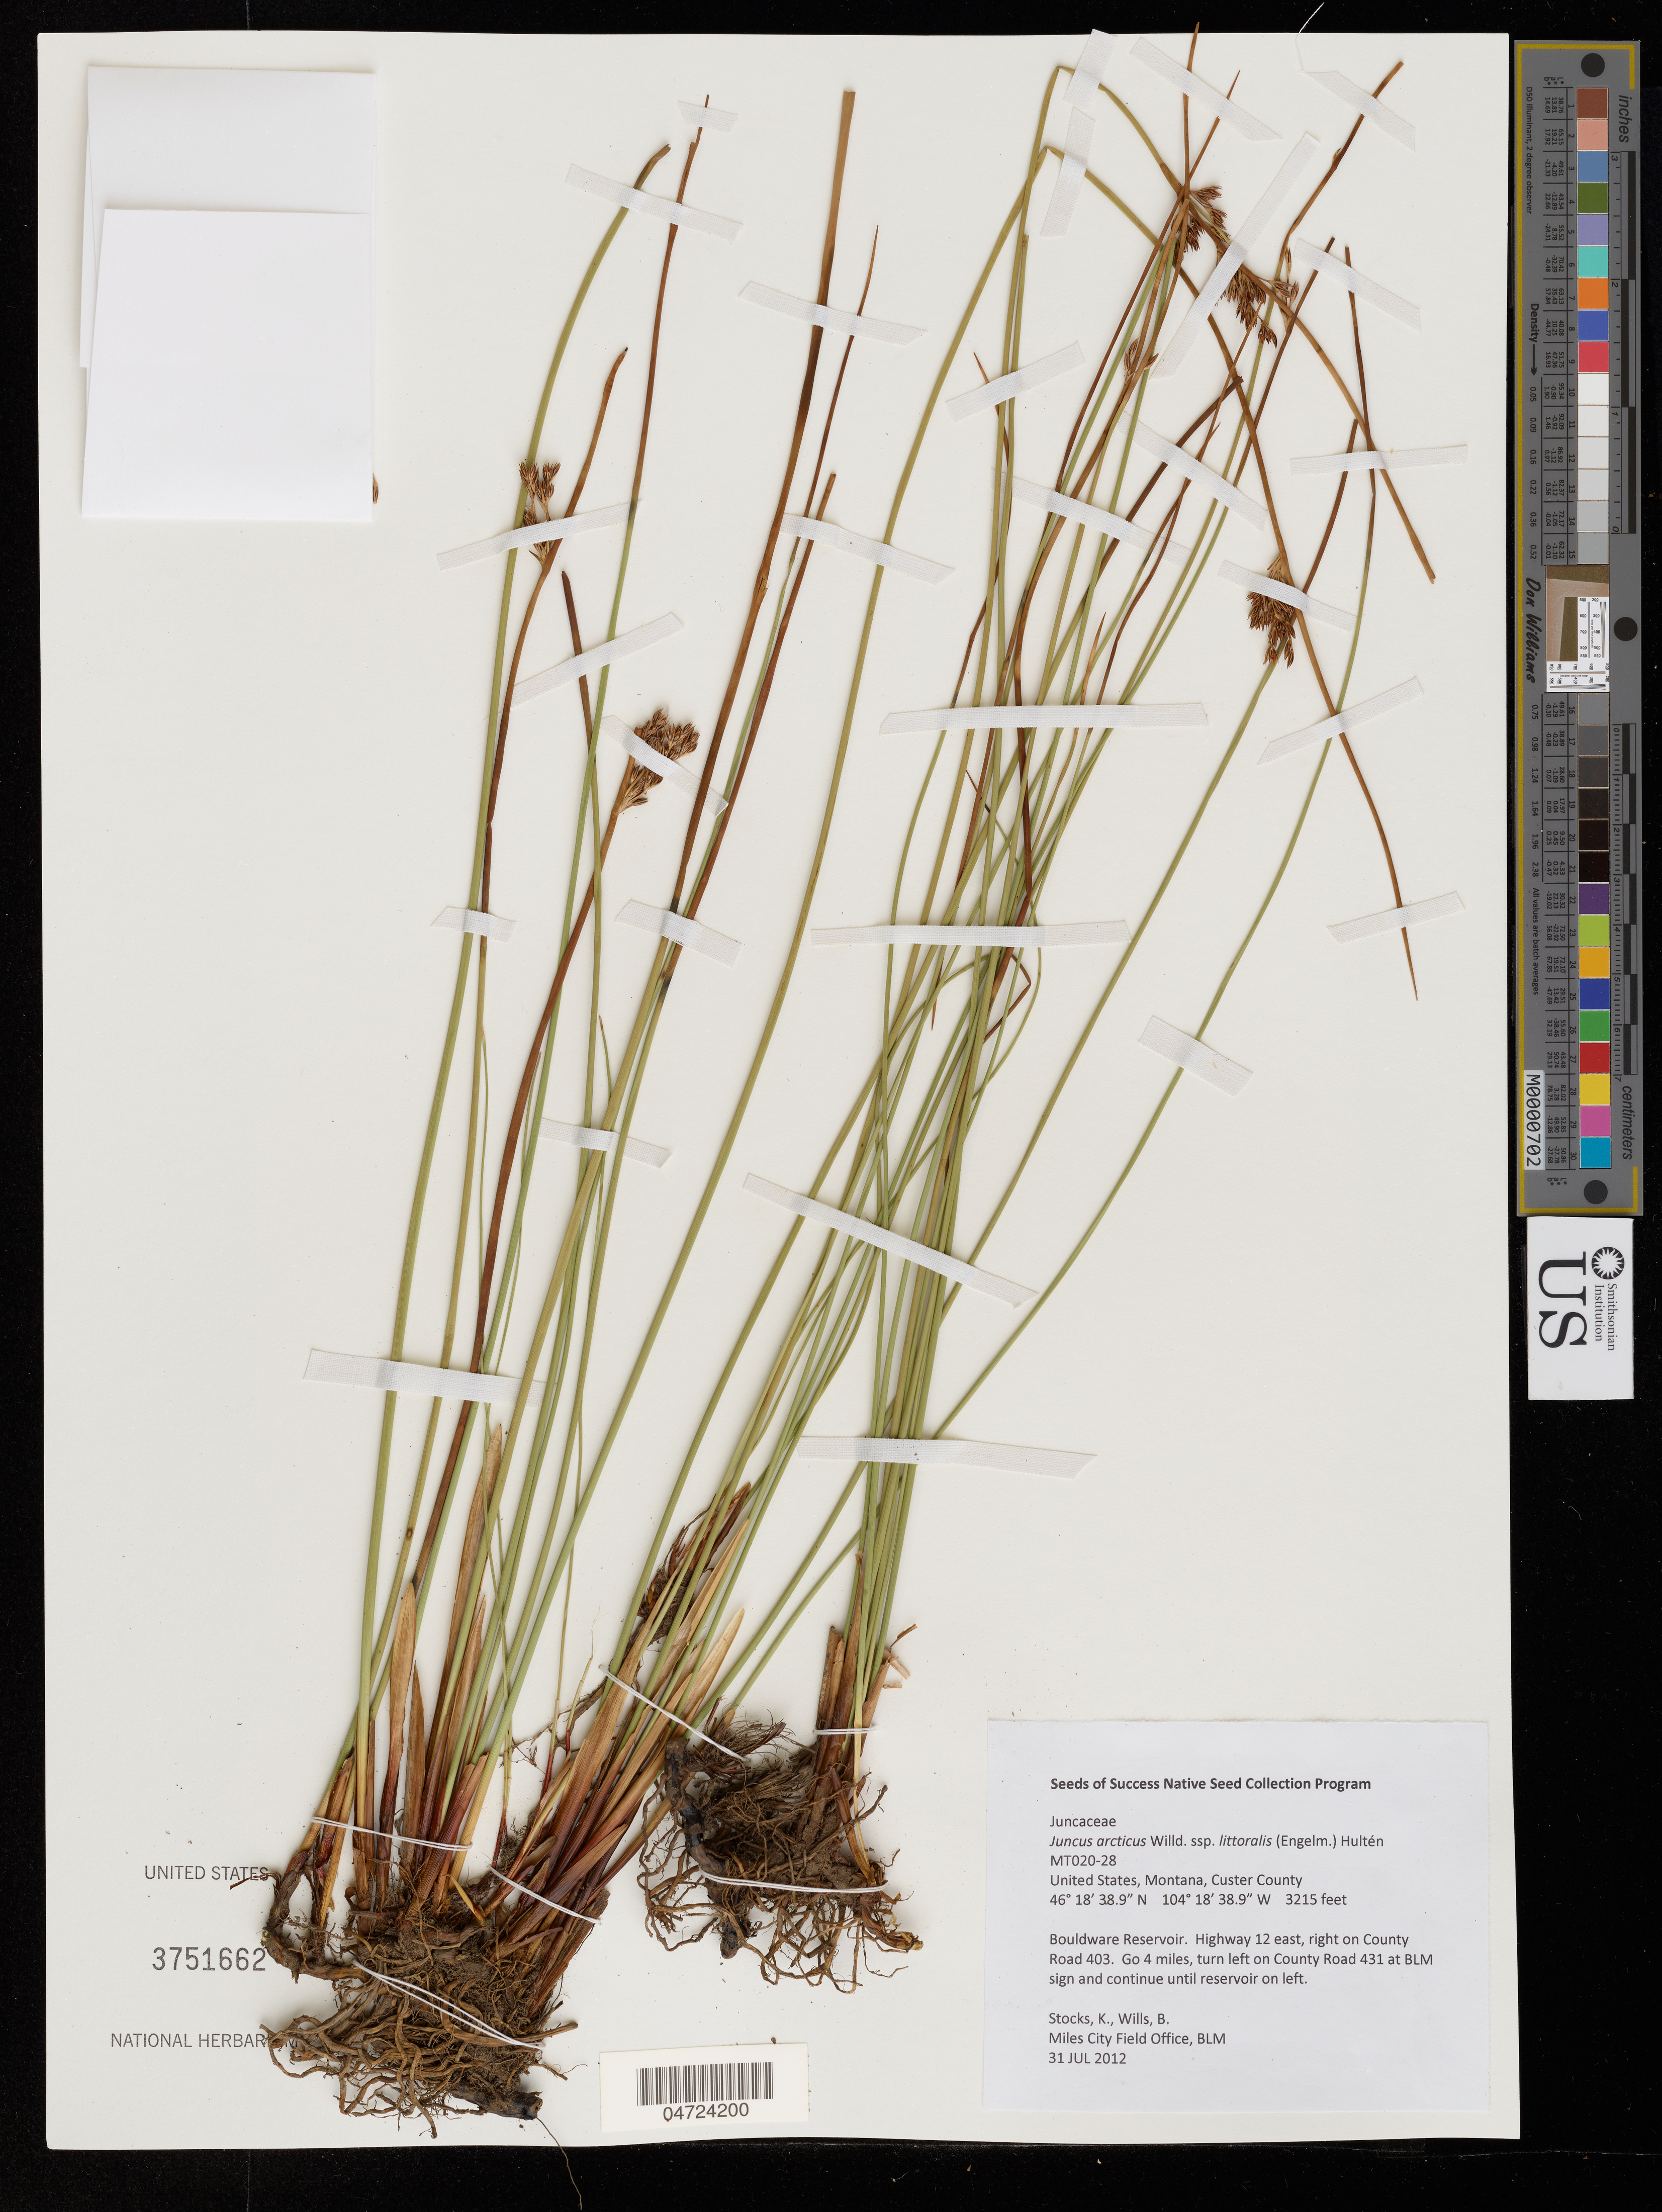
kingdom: Plantae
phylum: Tracheophyta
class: Liliopsida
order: Poales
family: Juncaceae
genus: Juncus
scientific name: Juncus arcticus subsp. littoralis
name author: (Engelm.) Hultén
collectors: K. Stocks & B. Wills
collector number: MT020-28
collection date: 2012-07-31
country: United States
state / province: Montana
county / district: Custer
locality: Custer County. Bouldware Reservoir. Highway 12 east, right on County Road 403. Go 4 miles, turn left on County Road 431 at BLM sign and continue until reservoir on left.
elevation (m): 980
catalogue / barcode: US 3751662